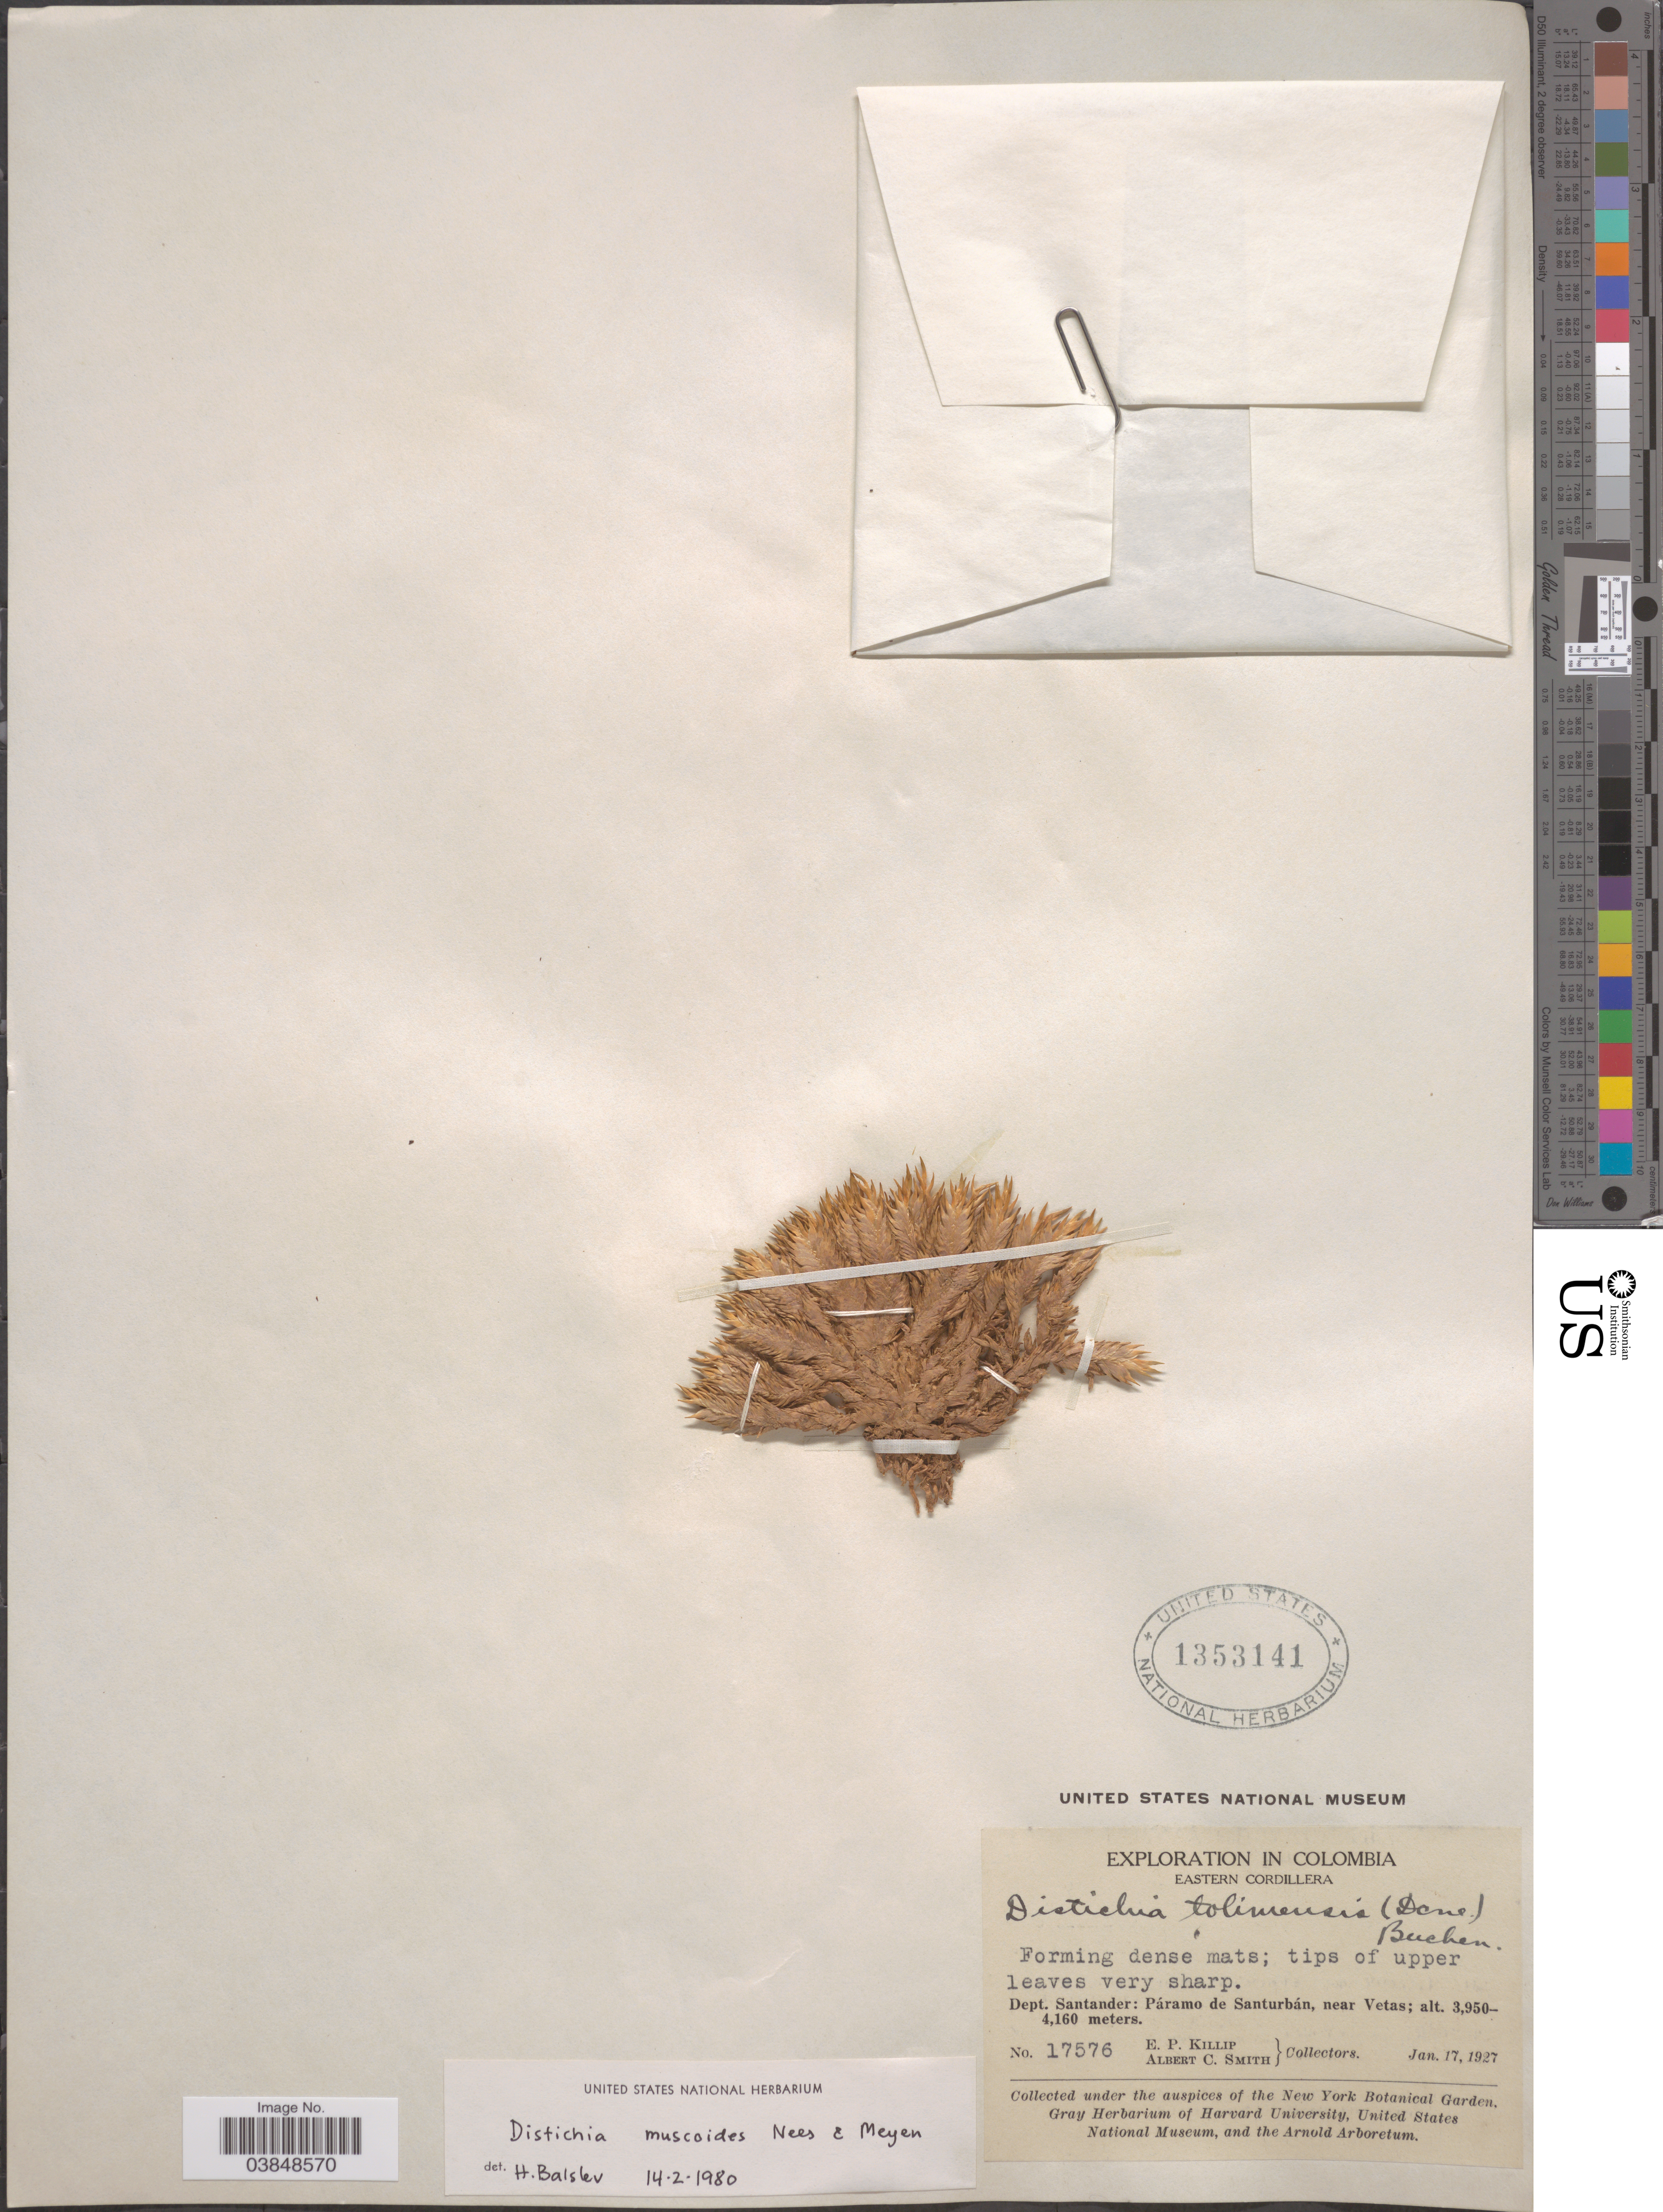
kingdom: Plantae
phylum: Tracheophyta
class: Liliopsida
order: Poales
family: Juncaceae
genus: Distichia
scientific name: Distichia muscoides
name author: Nees & Meyen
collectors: E. P. Killip & A. C. Smith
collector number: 17576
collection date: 1927-01-17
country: Colombia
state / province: Santander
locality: Eastern Cordillera. Dept. Santander: Páramo de Santurbán, near Vetas.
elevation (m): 3950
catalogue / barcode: US 1353141